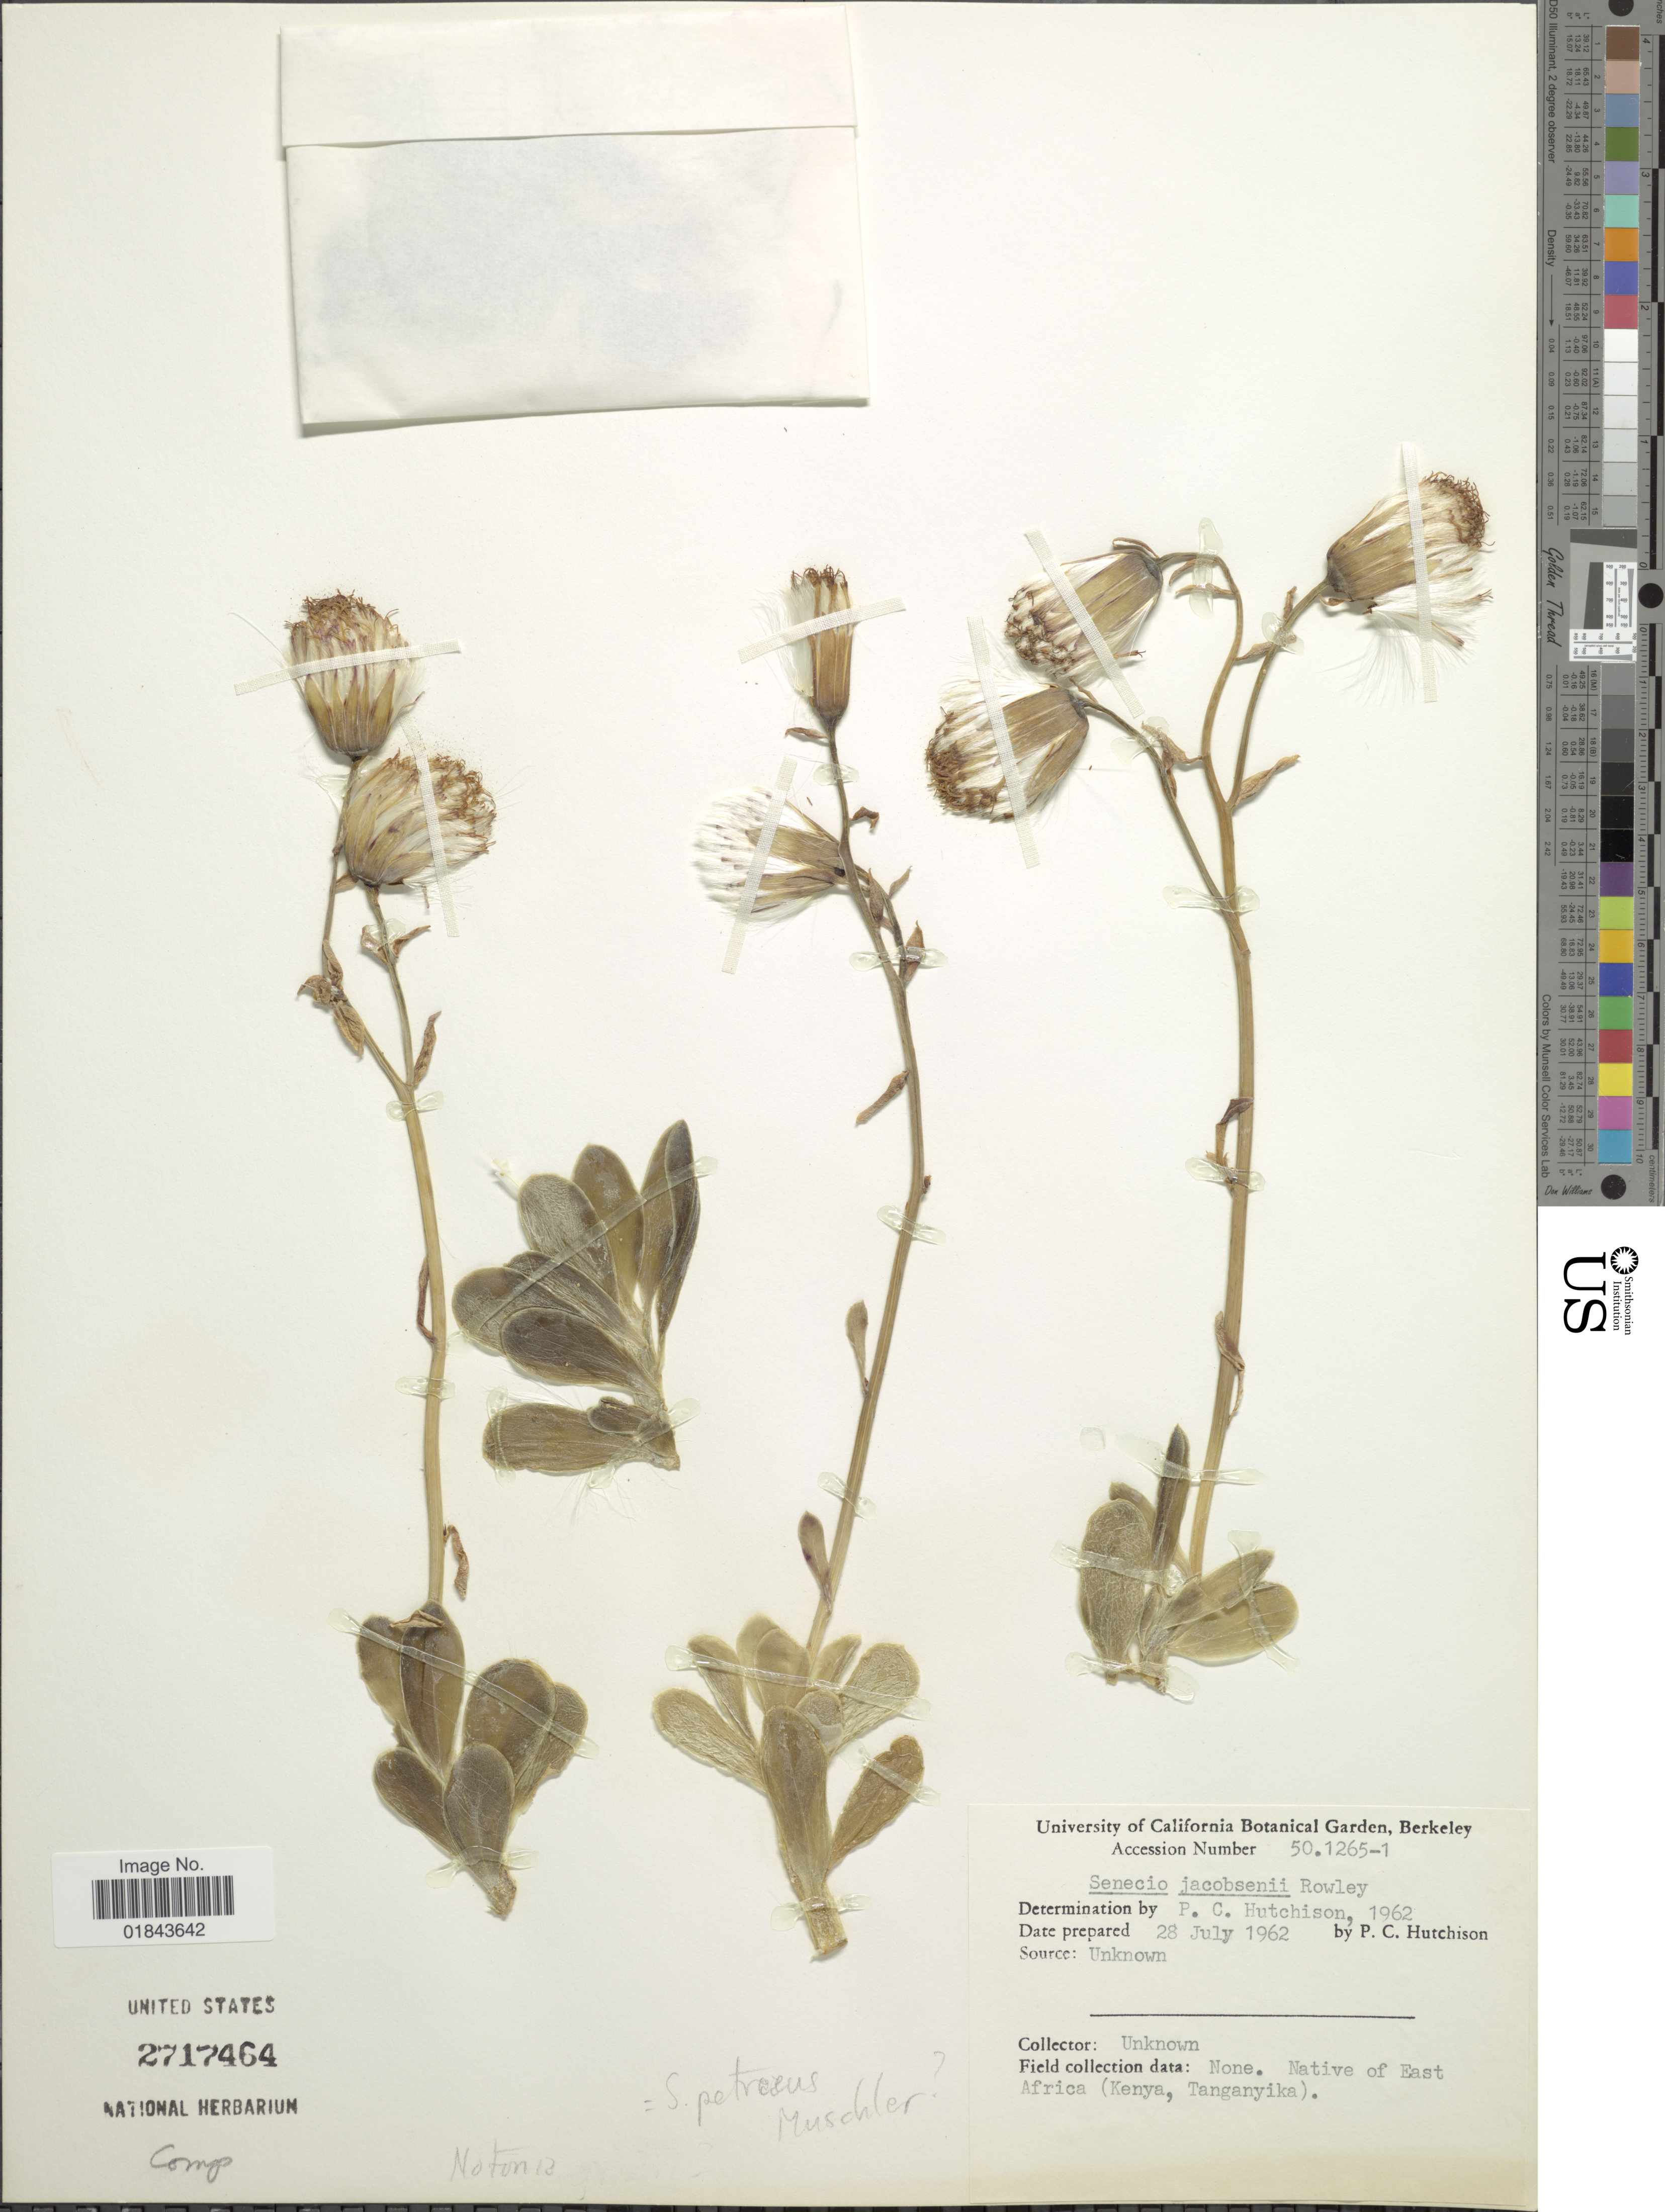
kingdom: Plantae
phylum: Tracheophyta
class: Magnoliopsida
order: Asterales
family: Asteraceae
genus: Notonia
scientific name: Notonia petraea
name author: R.E. Fr.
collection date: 1962-07-28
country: South Africa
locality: Native of East Africa (Kenya, Tanganyika)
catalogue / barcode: US 2717464